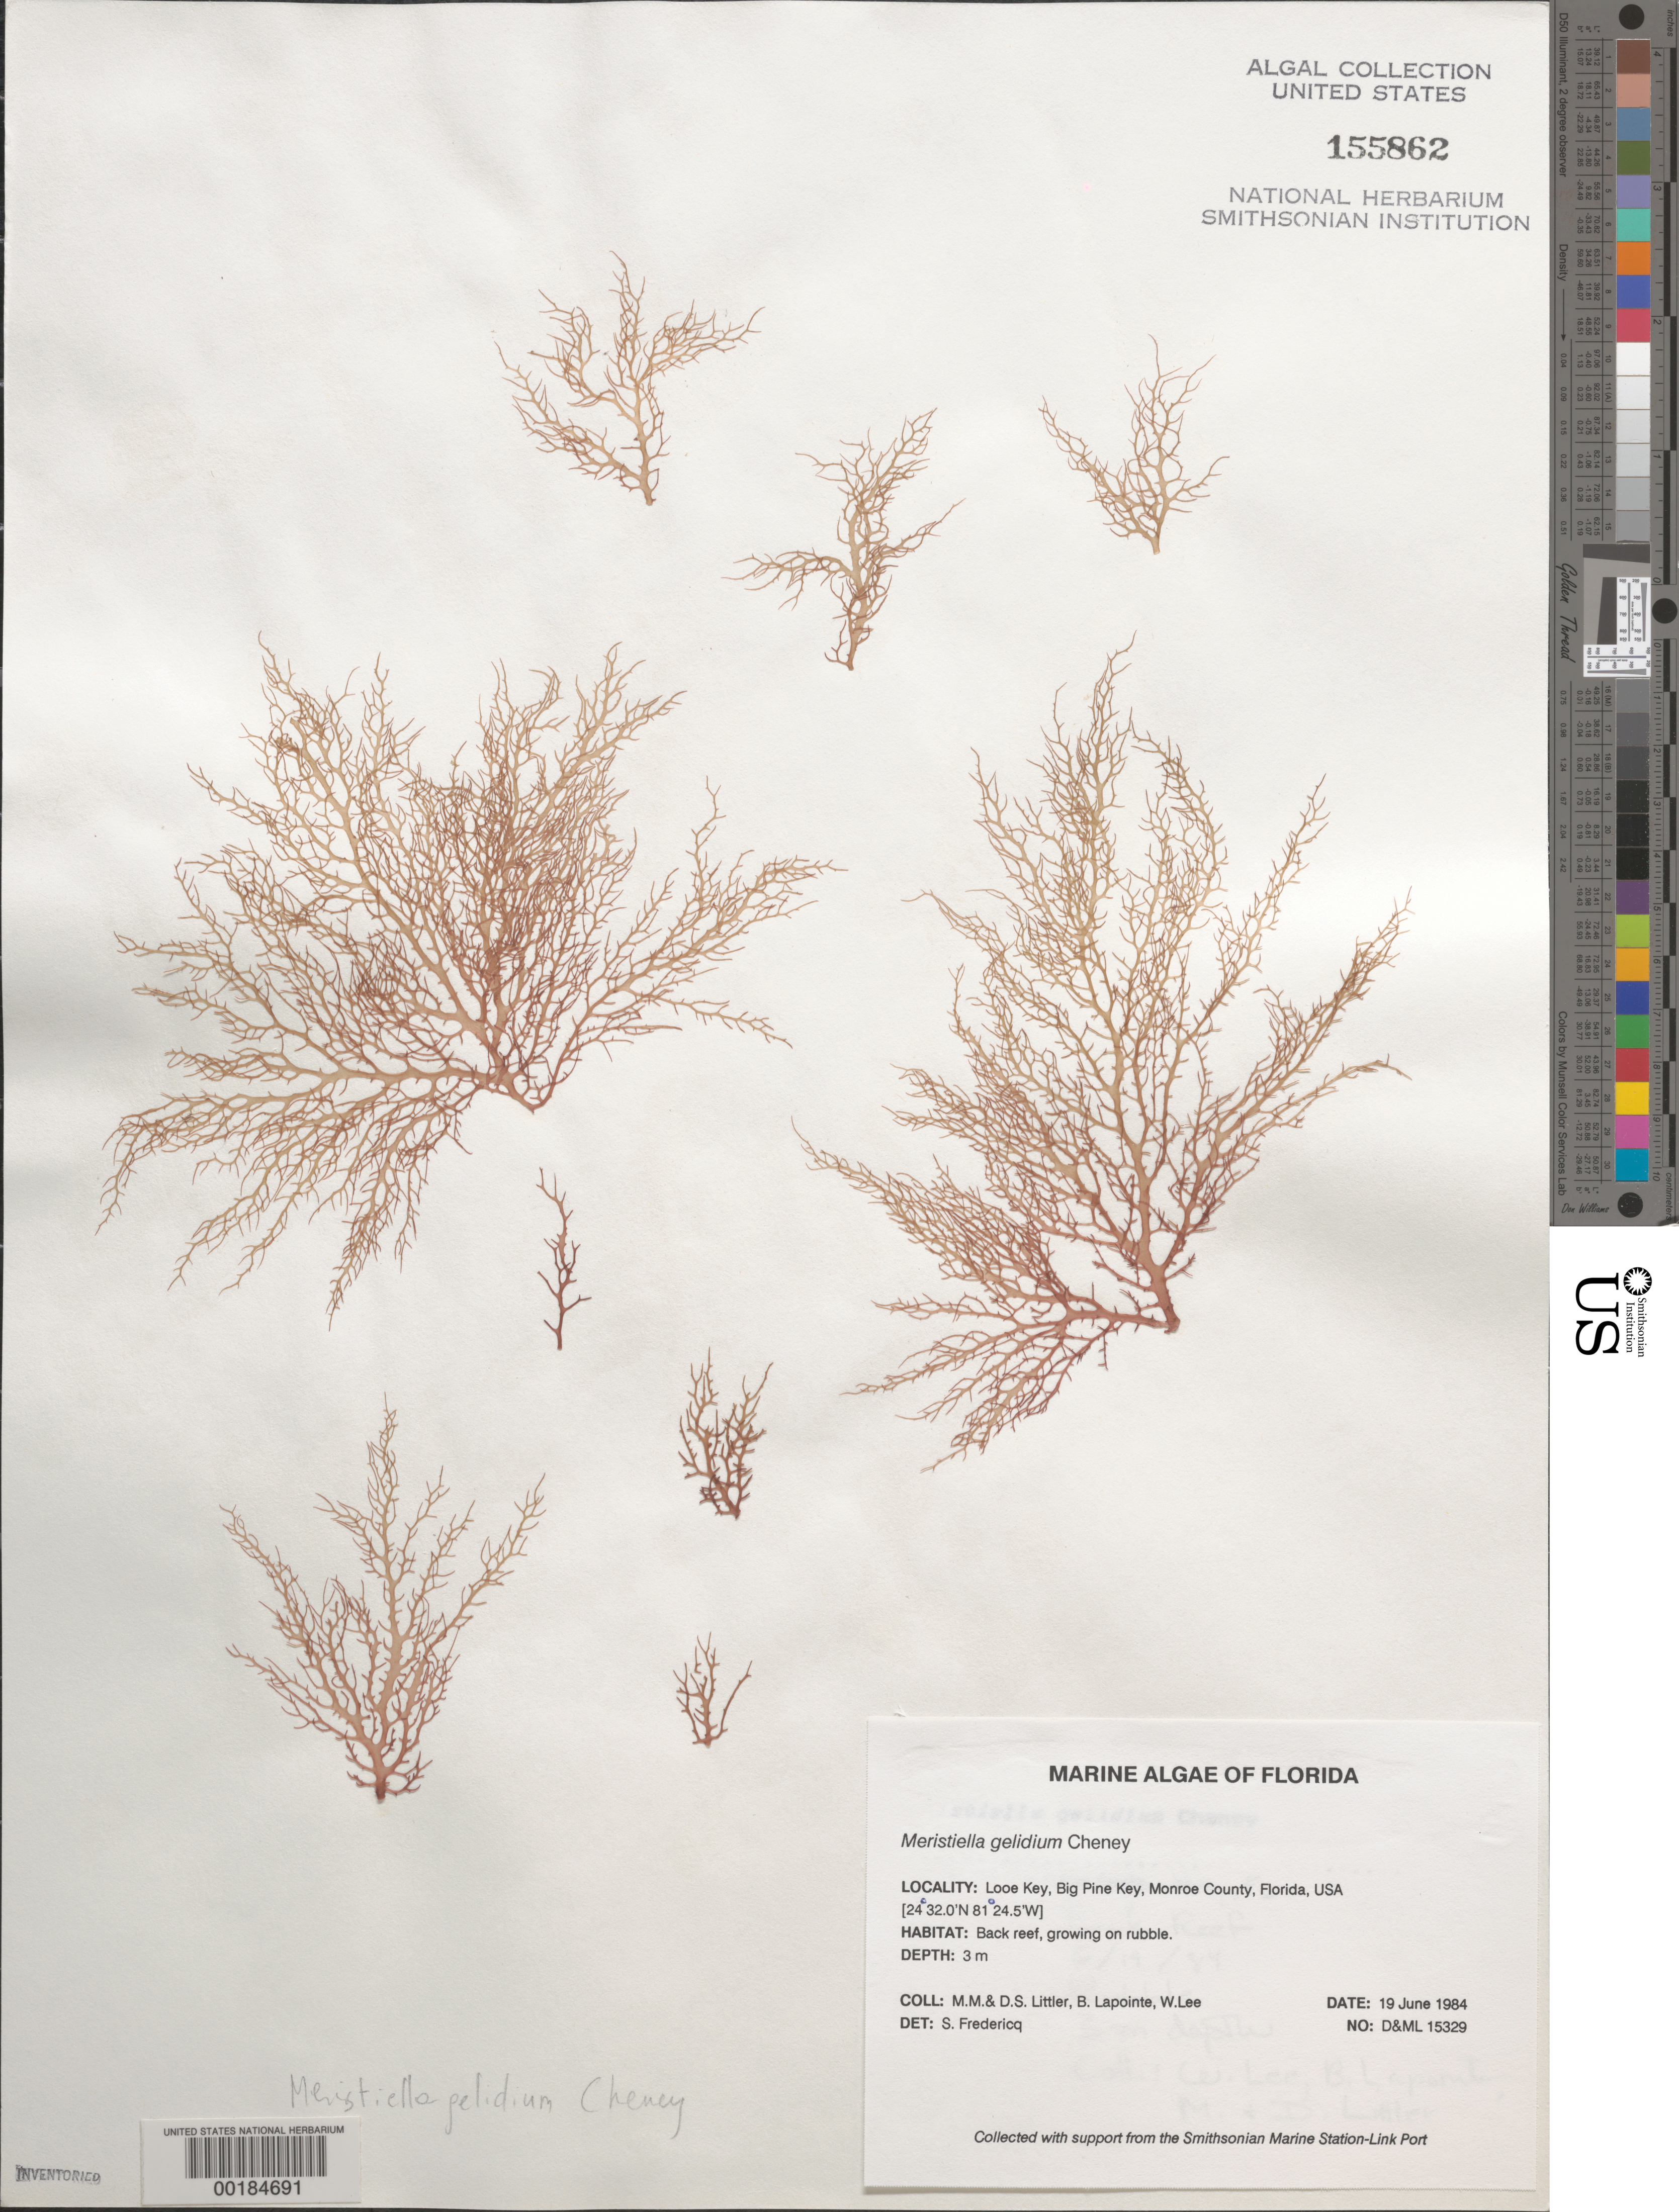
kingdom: Plantae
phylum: Rhodophyta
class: Florideophyceae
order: Gigartinales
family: Solieriaceae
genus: Meristotheca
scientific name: Meristotheca gelidium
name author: (J. Agardh) E.J. Faye & Masuda in E.J. Faye et al.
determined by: Algae name updating Project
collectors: M. M. Littler, D. S. Littler, B. Lapointe & W. Lee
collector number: D&ML 15329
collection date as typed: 19 Jun 1984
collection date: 1984-06-19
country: United States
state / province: Florida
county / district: Monroe County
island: Looe Key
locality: Looe Key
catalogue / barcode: US 155862